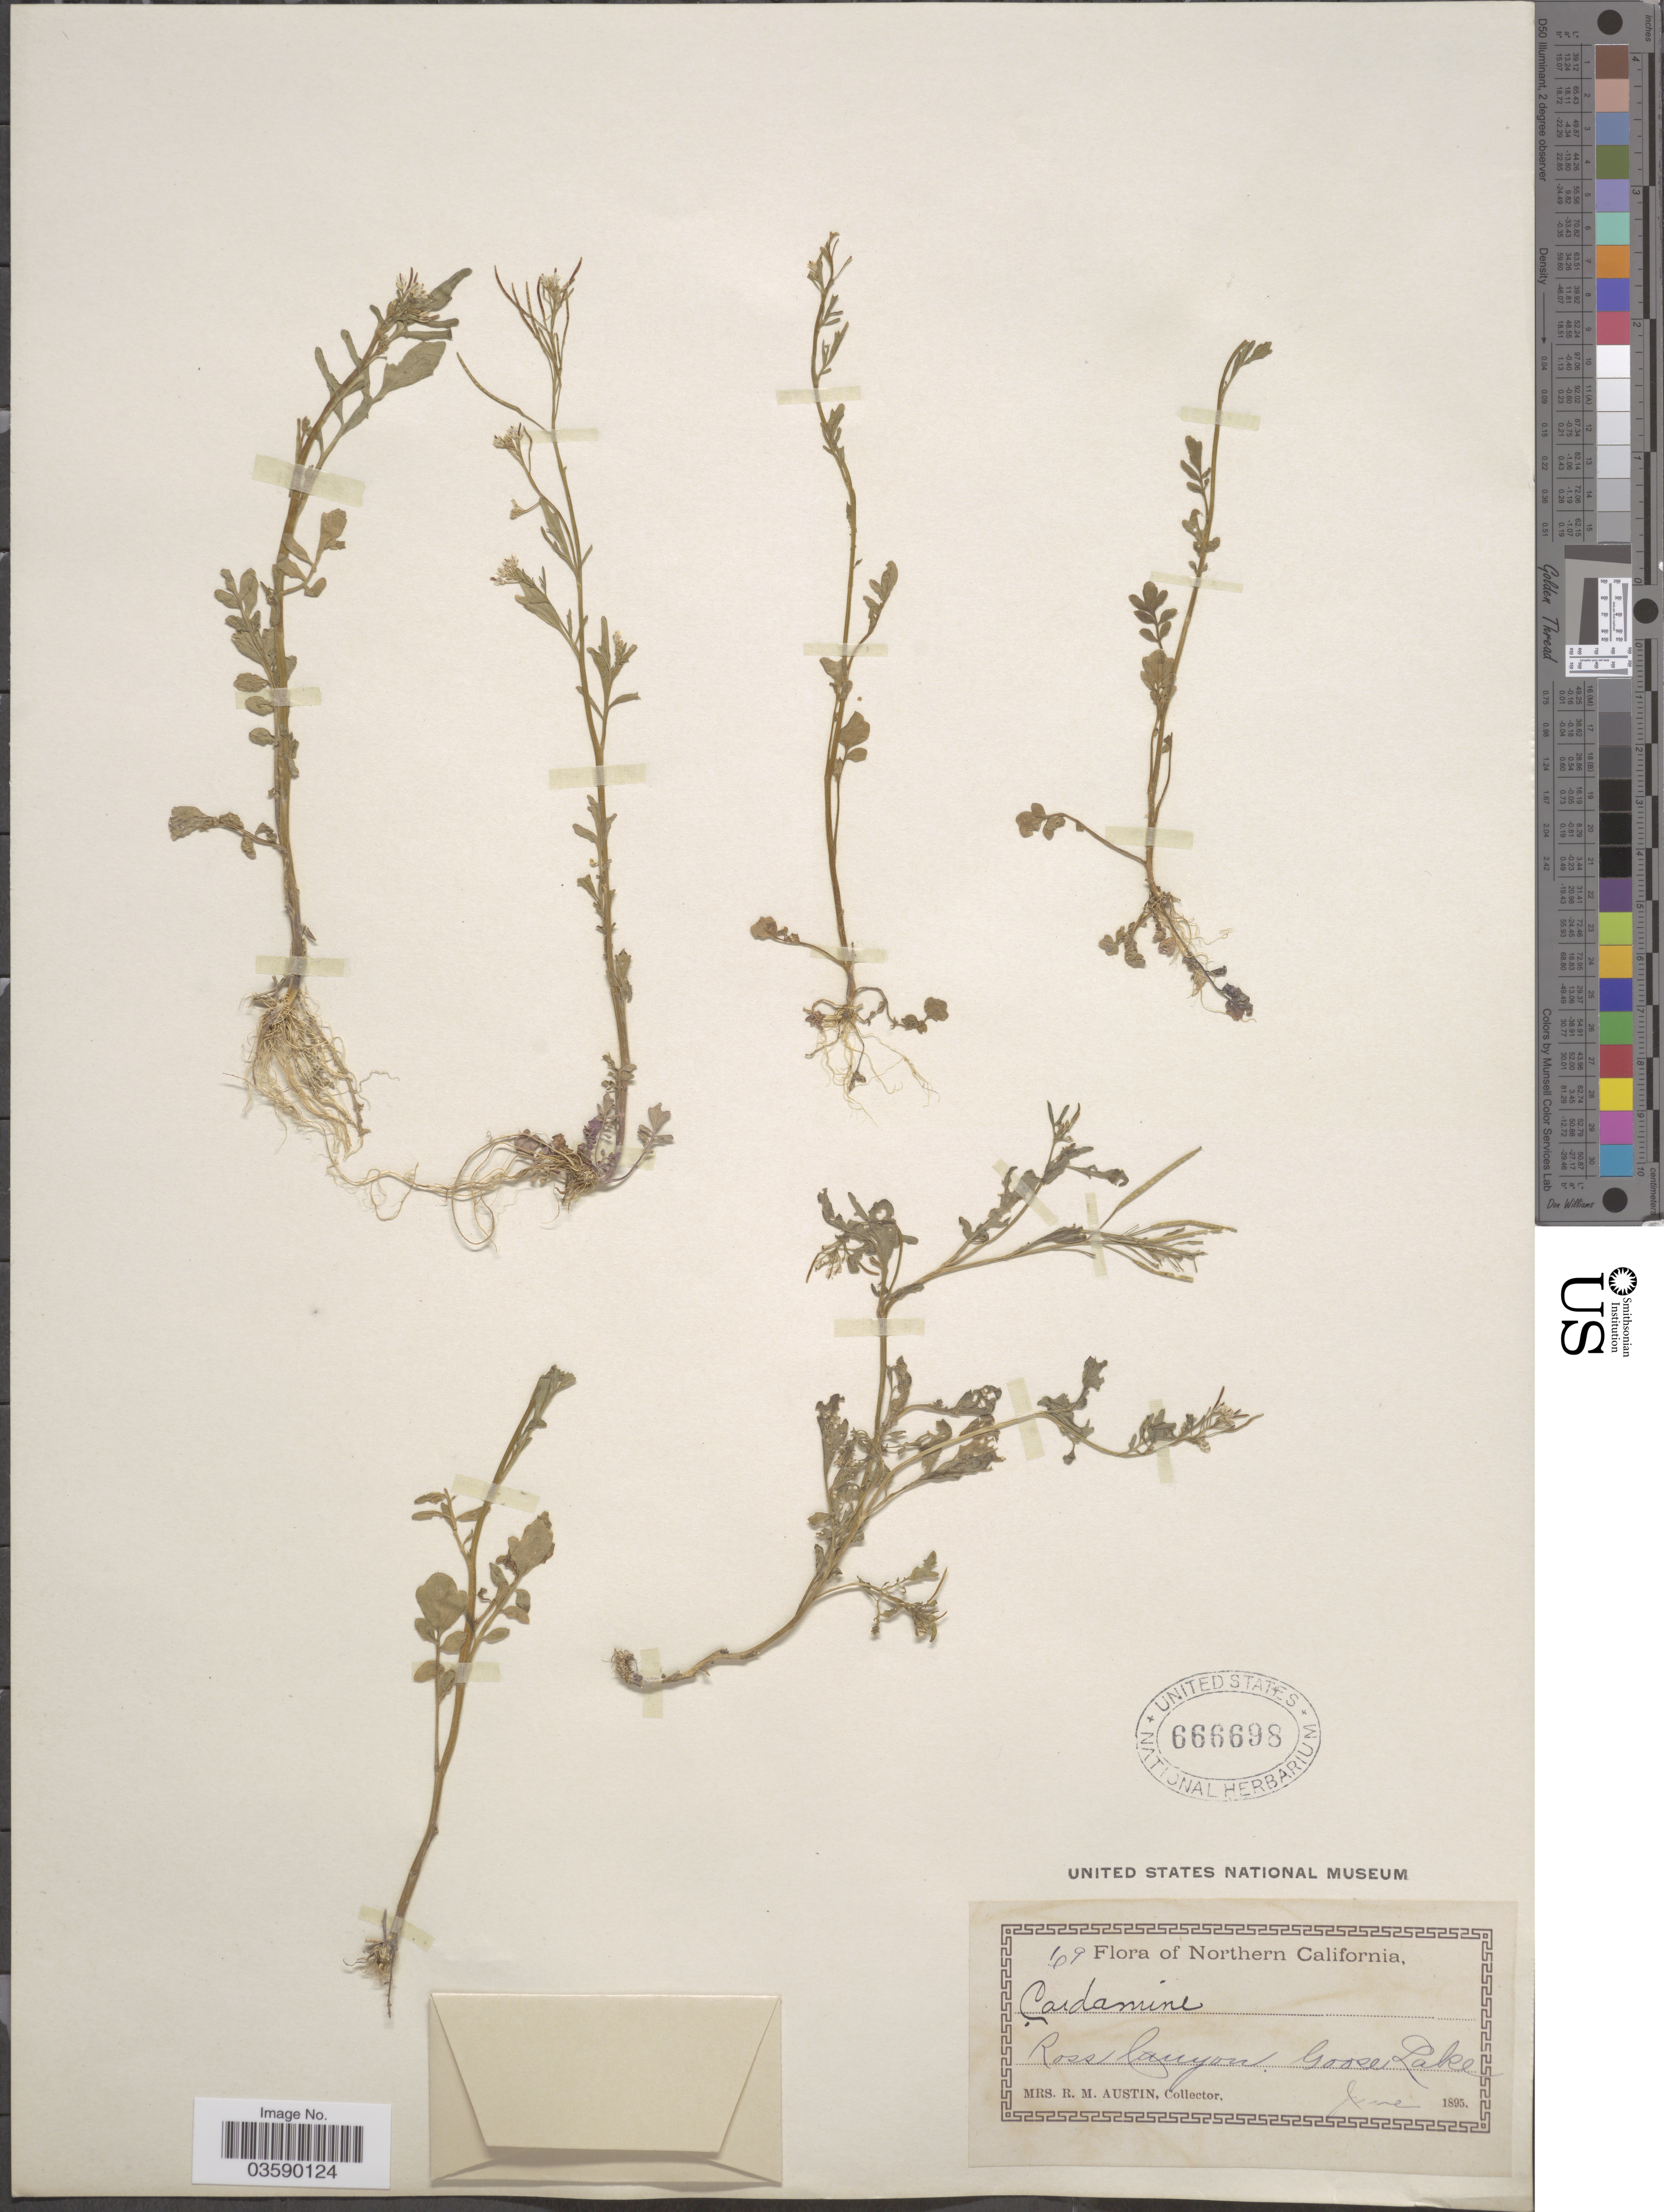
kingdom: Plantae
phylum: Tracheophyta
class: Magnoliopsida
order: Brassicales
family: Brassicaceae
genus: Cardamine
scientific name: Cardamine sp.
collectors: R. Austin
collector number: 69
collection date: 1895-06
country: United States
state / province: California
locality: Northern California. Ross Canyon, Goose Lake.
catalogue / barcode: US 666698